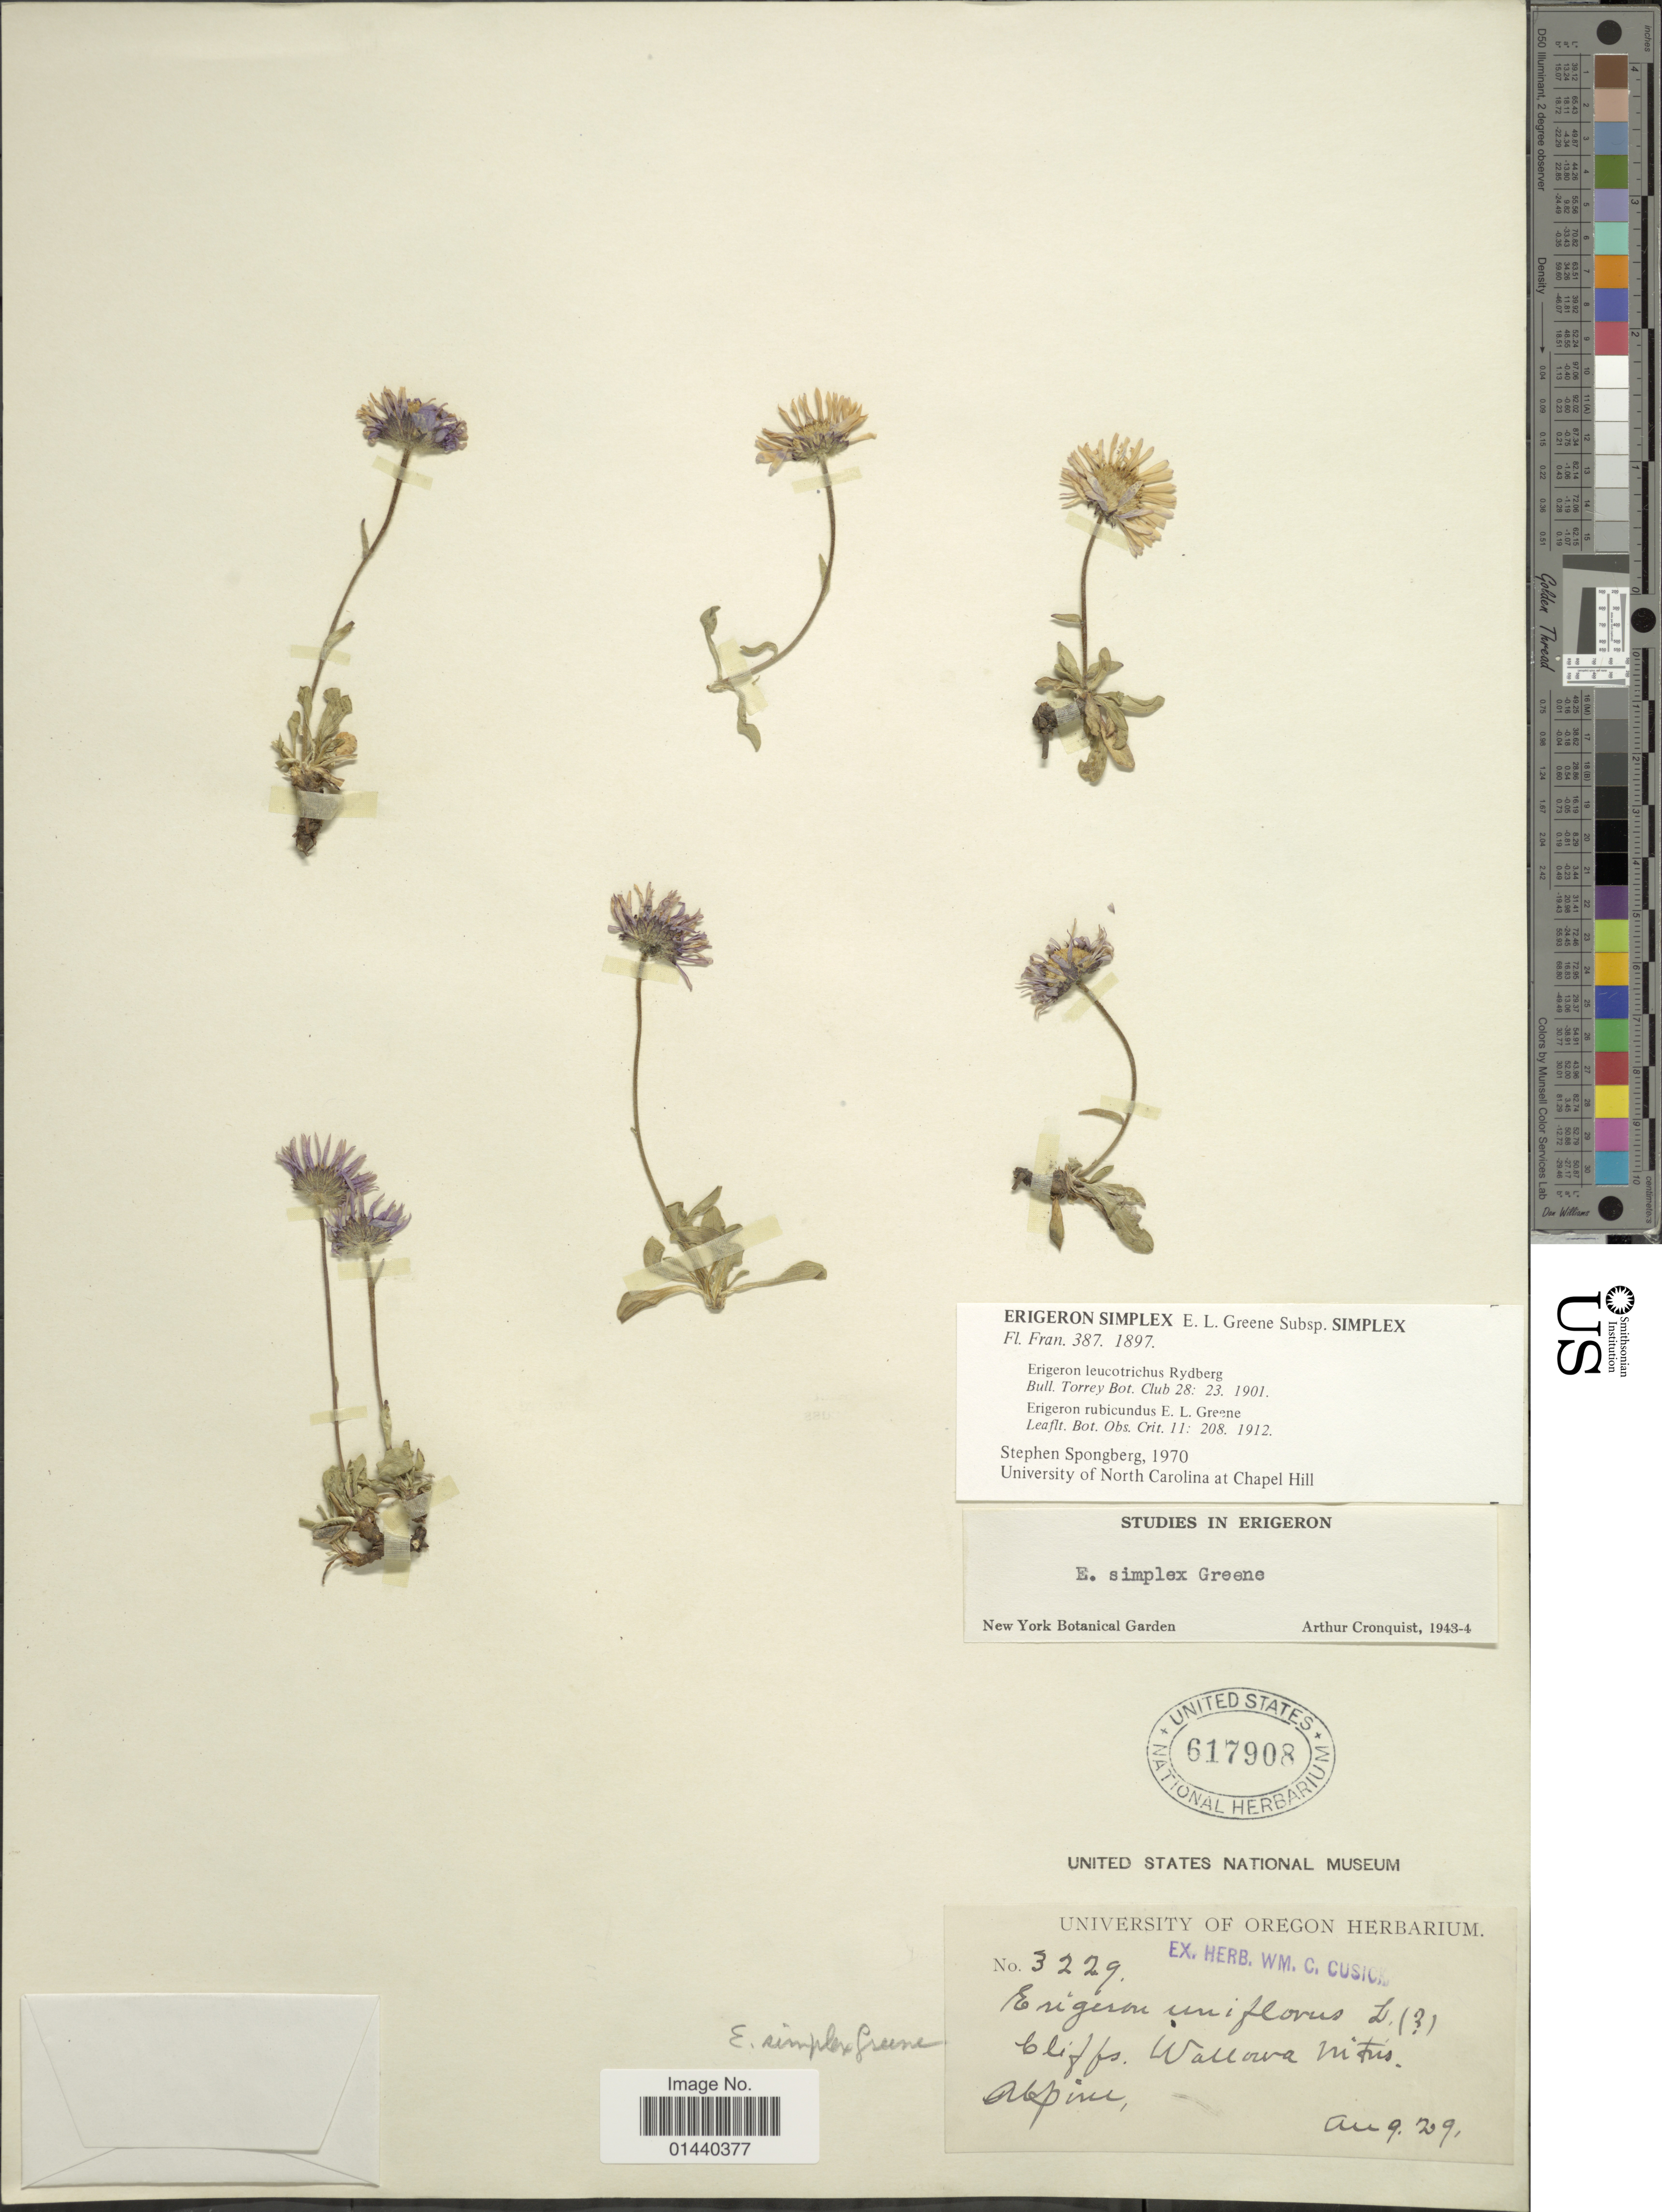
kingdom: Plantae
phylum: Tracheophyta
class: Magnoliopsida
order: Asterales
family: Asteraceae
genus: Erigeron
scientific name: Erigeron simplex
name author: Greene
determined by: Cronquist, A. J.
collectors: ex herb. Wm. C. Cusick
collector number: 3229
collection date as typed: Transcribed d/m/y: 9/8/29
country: United States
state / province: Oregon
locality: Wallowa Mts.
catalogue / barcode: US 617908